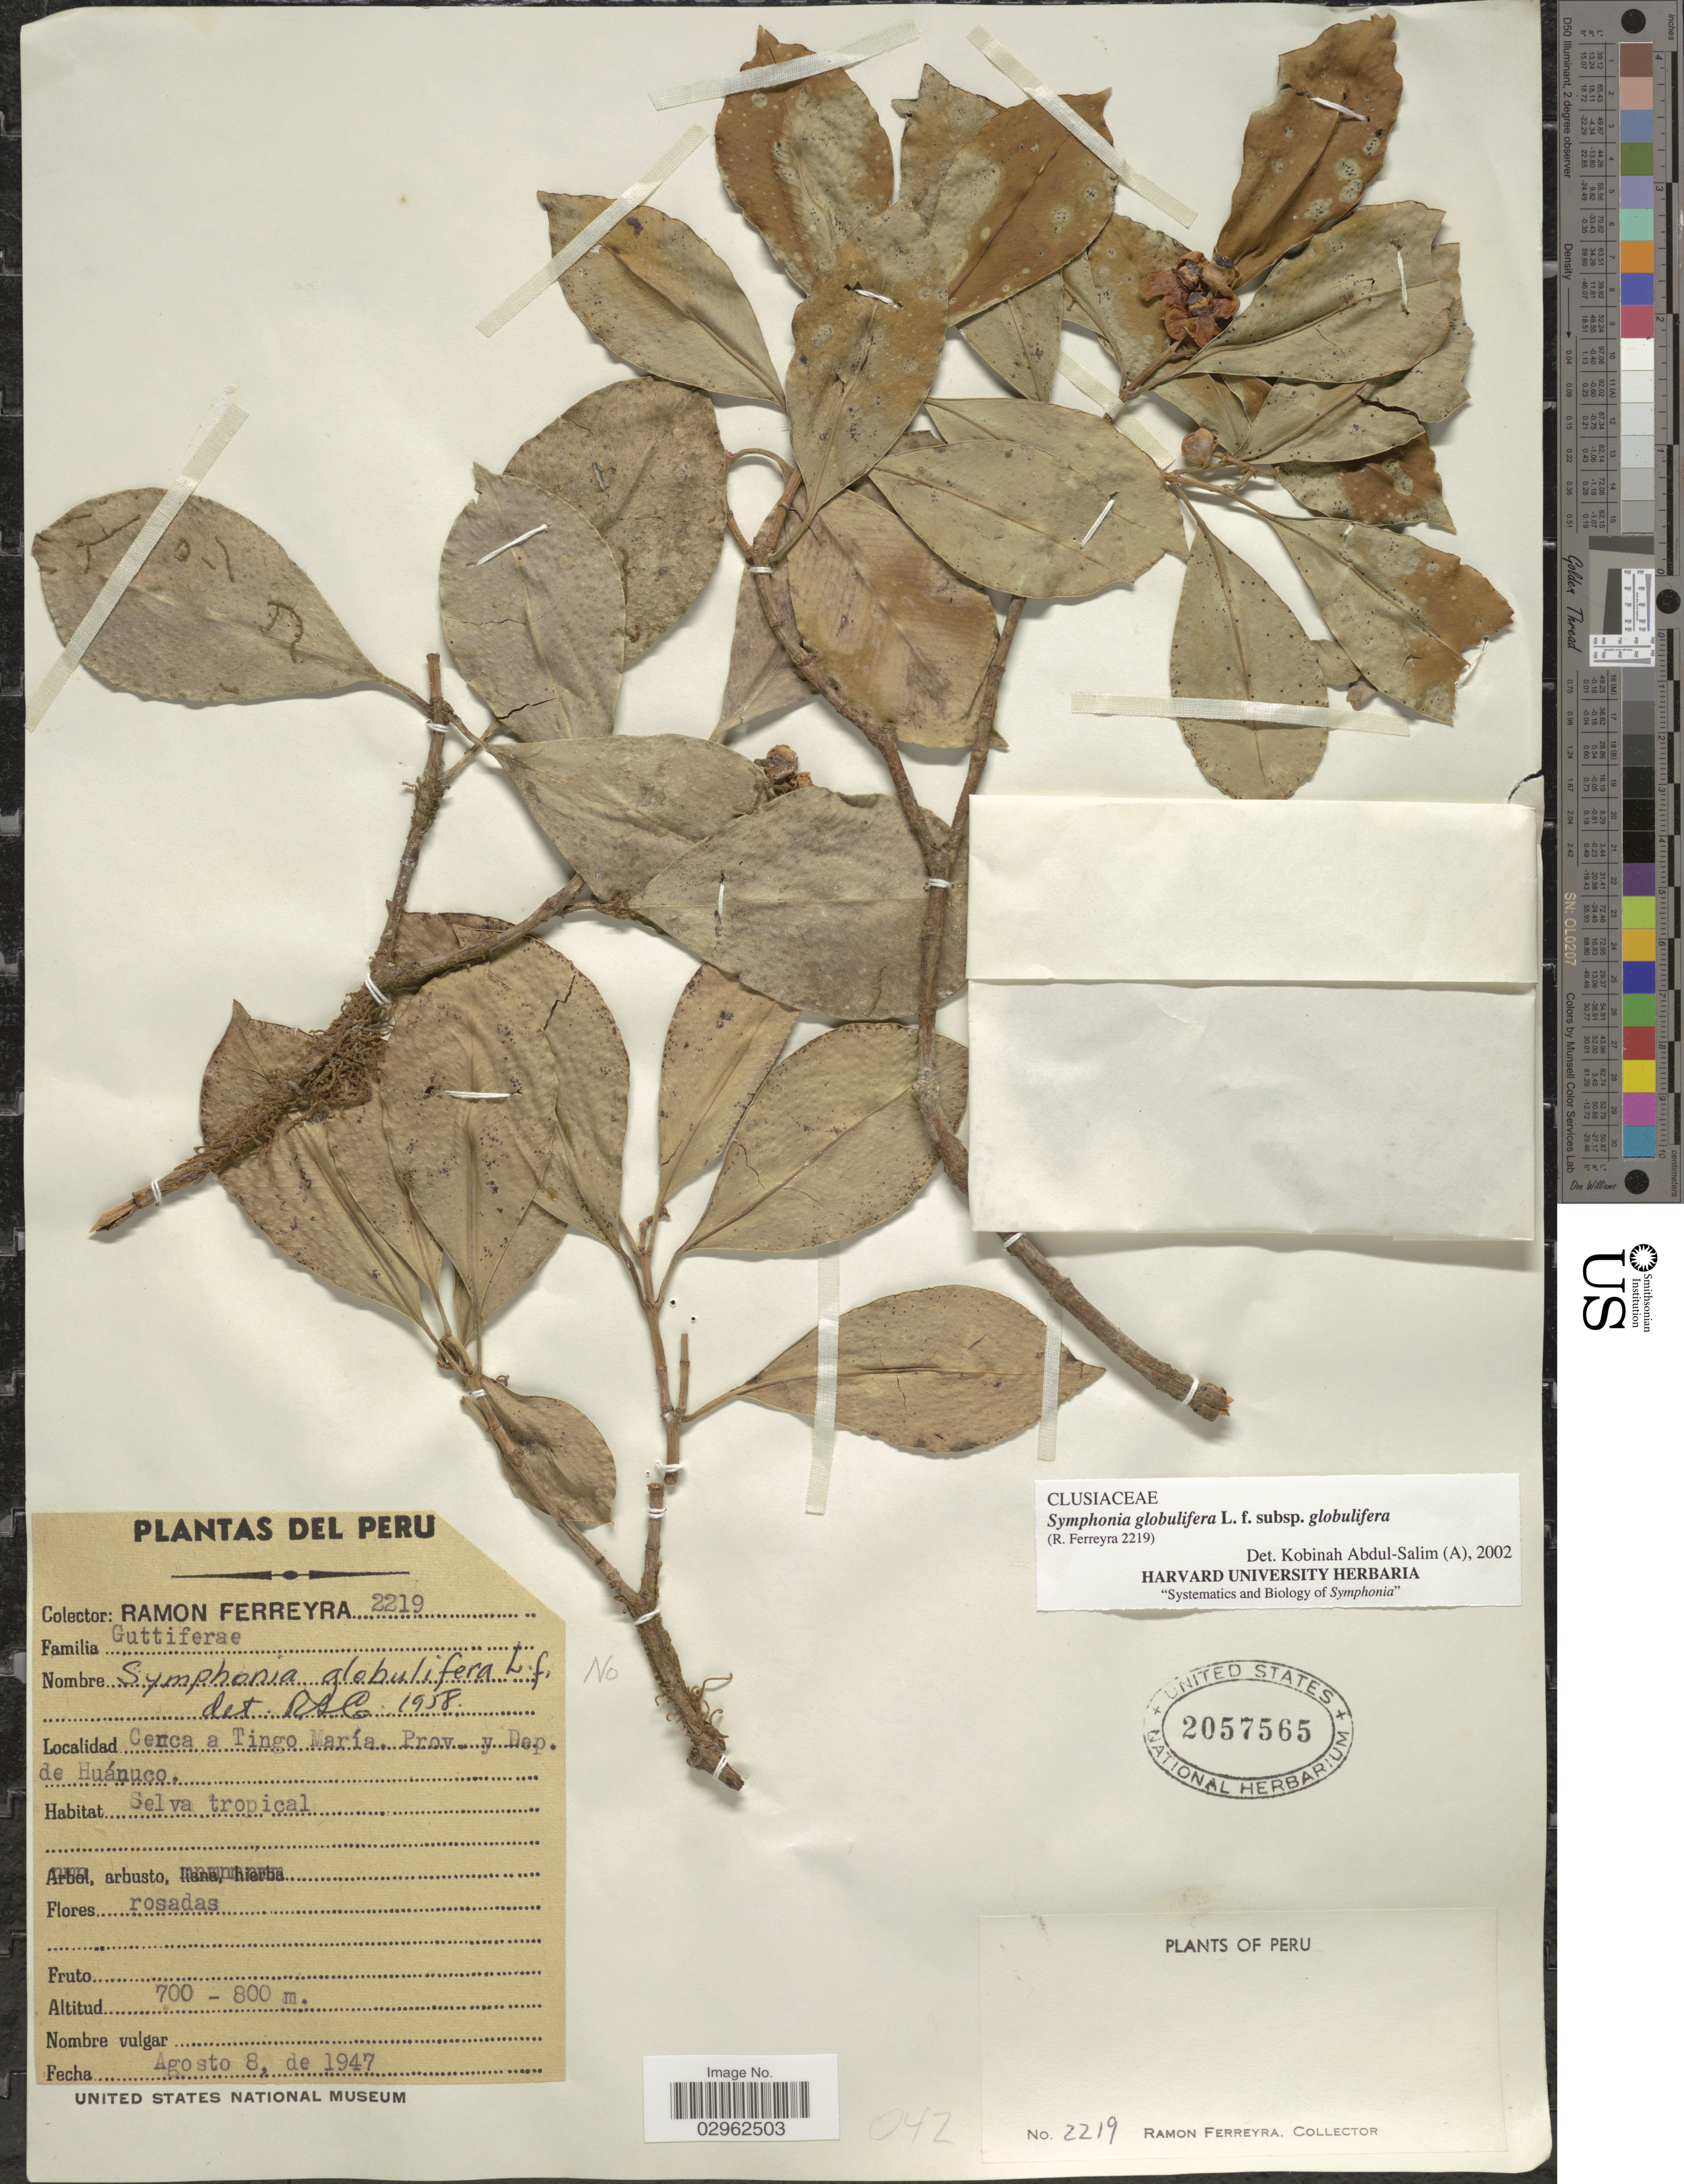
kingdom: Plantae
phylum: Tracheophyta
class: Magnoliopsida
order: Malpighiales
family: Clusiaceae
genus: Symphonia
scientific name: Symphonia globulifera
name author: L. f.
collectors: R. A. Ferreyra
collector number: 2219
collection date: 1947-08-08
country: Peru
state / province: Huánuco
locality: Cerca a Tingo María. Prov. y Dep. de Huánuco.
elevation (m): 700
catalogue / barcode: US 2057565